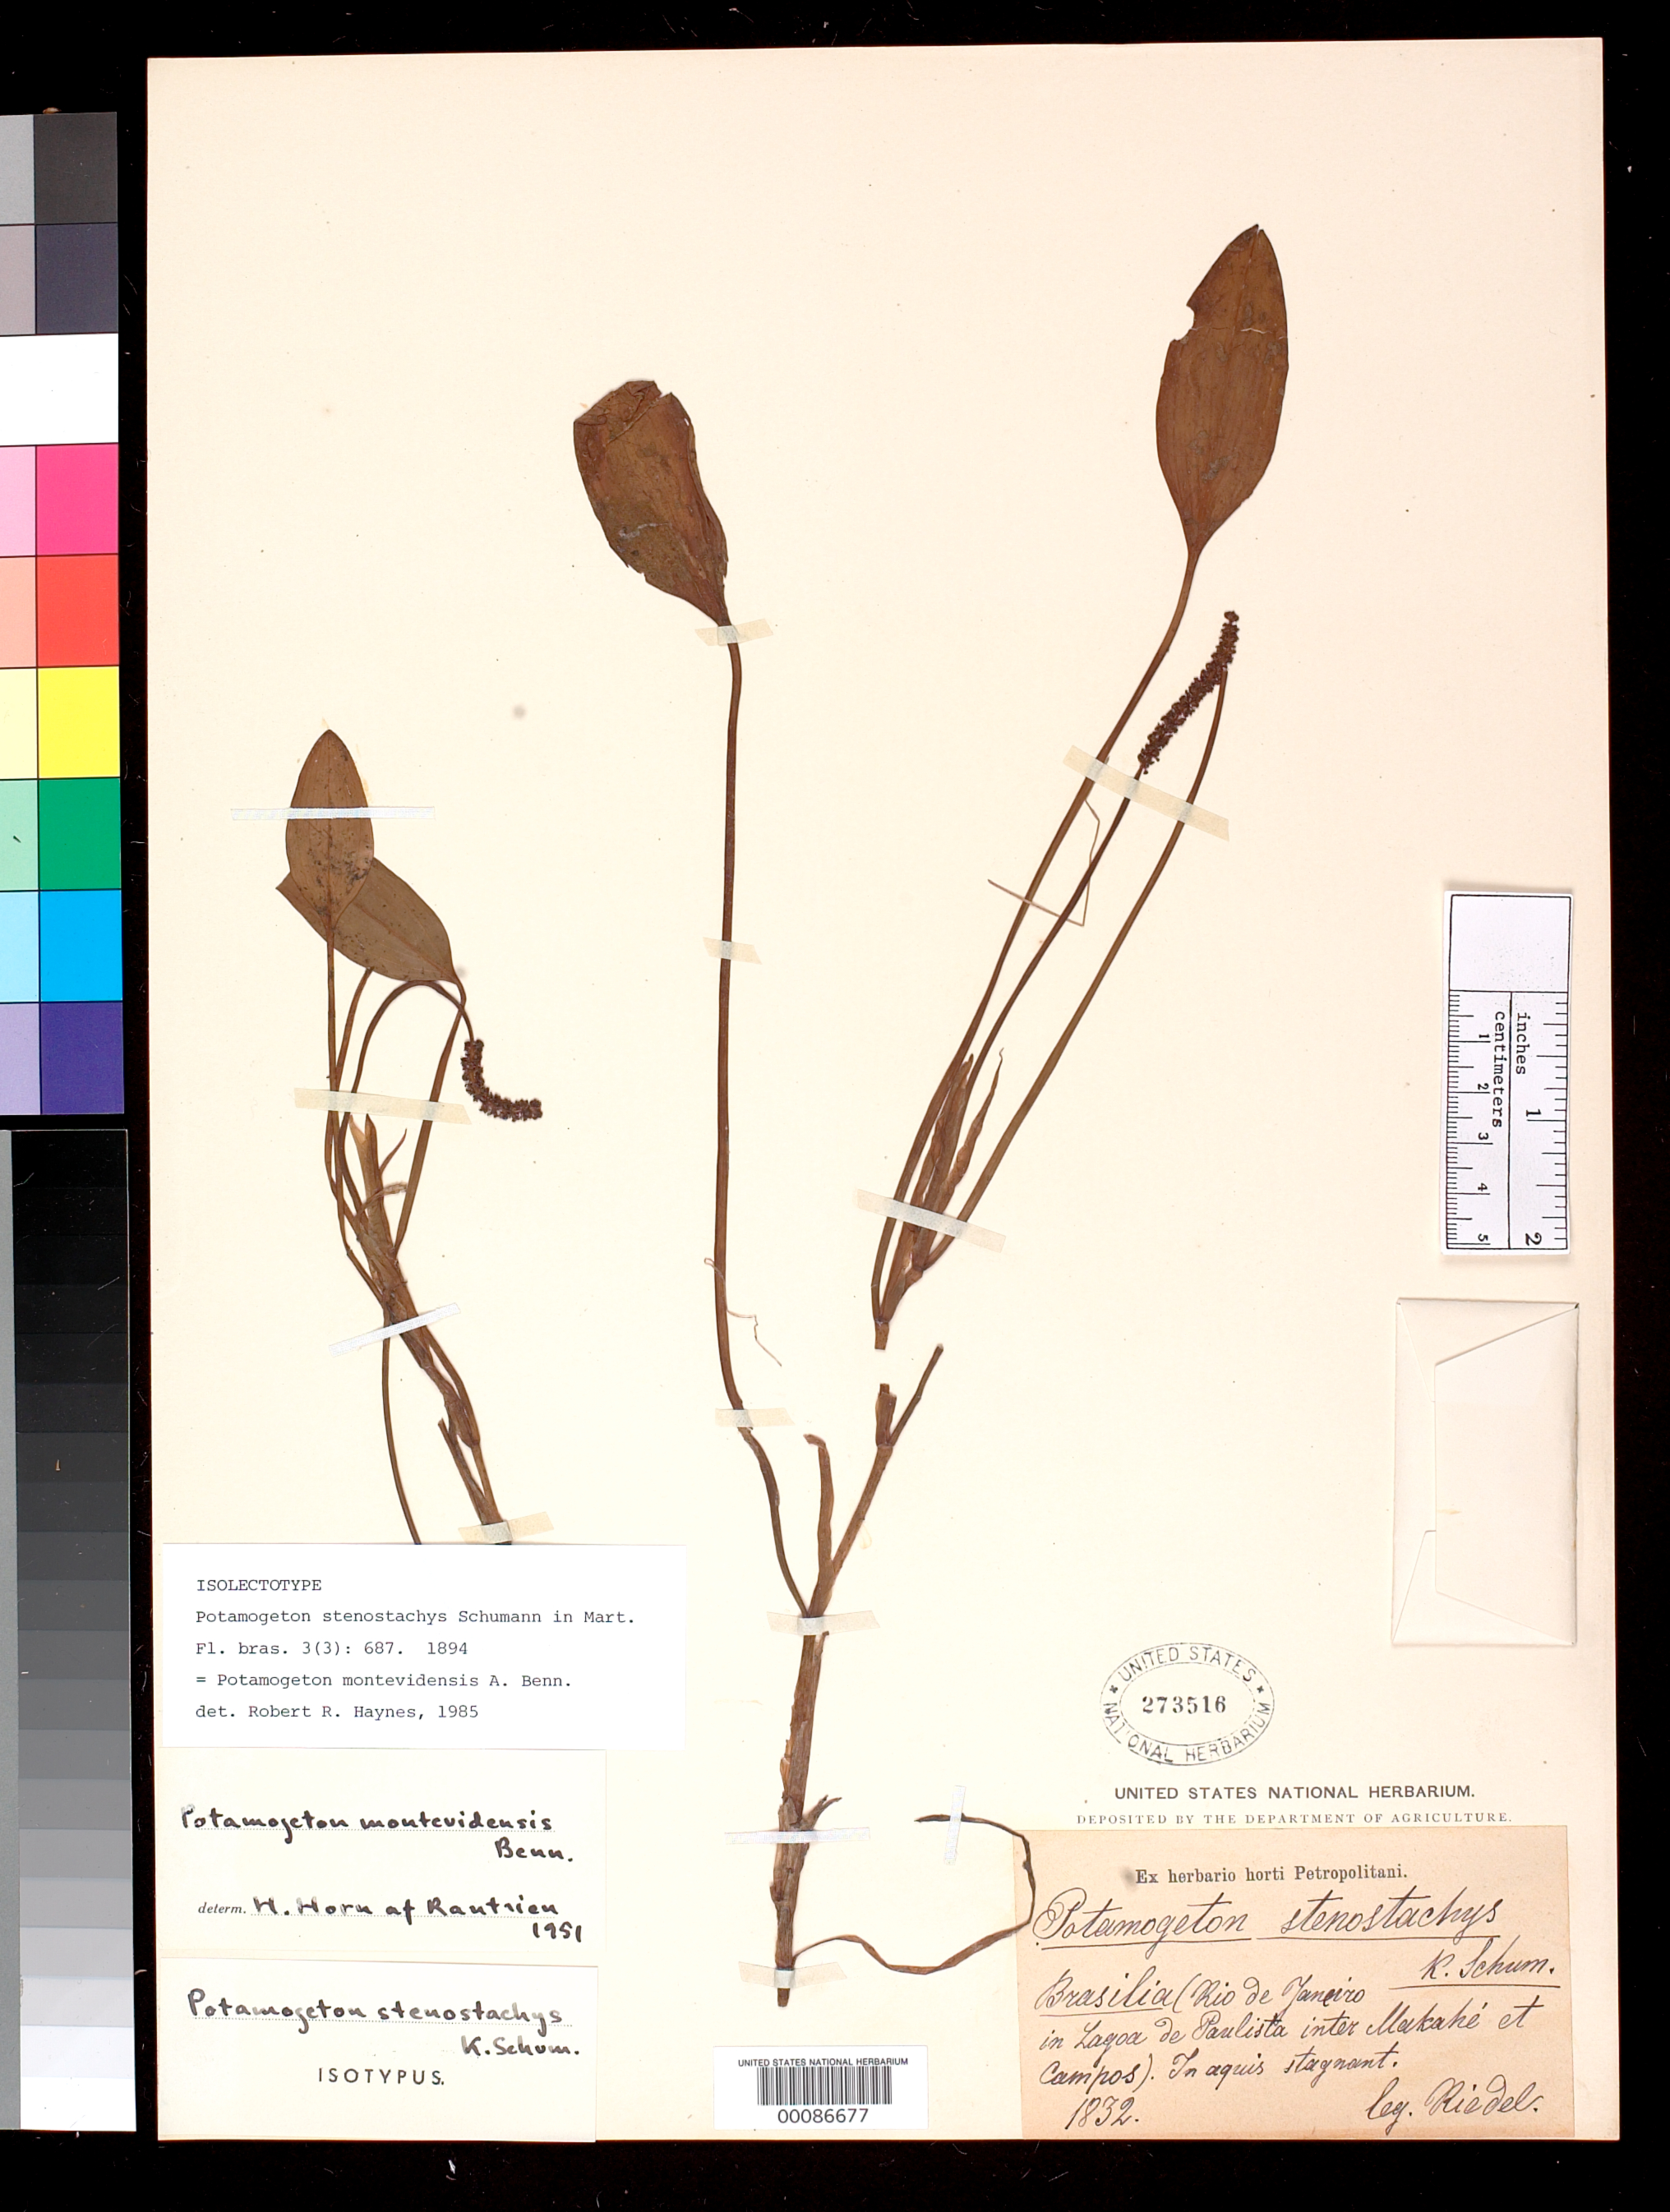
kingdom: Plantae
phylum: Tracheophyta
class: Liliopsida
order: Alismatales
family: Potamogetonaceae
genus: Potamogeton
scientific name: Potamogeton stenostachys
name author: K. Schum. in Mart.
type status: Isotype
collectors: L. Riedel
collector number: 834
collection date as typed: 1832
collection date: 1832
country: Brazil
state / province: Rio de Janeiro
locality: Lagoa de Paulista between Macahi and Campos.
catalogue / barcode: US 273516